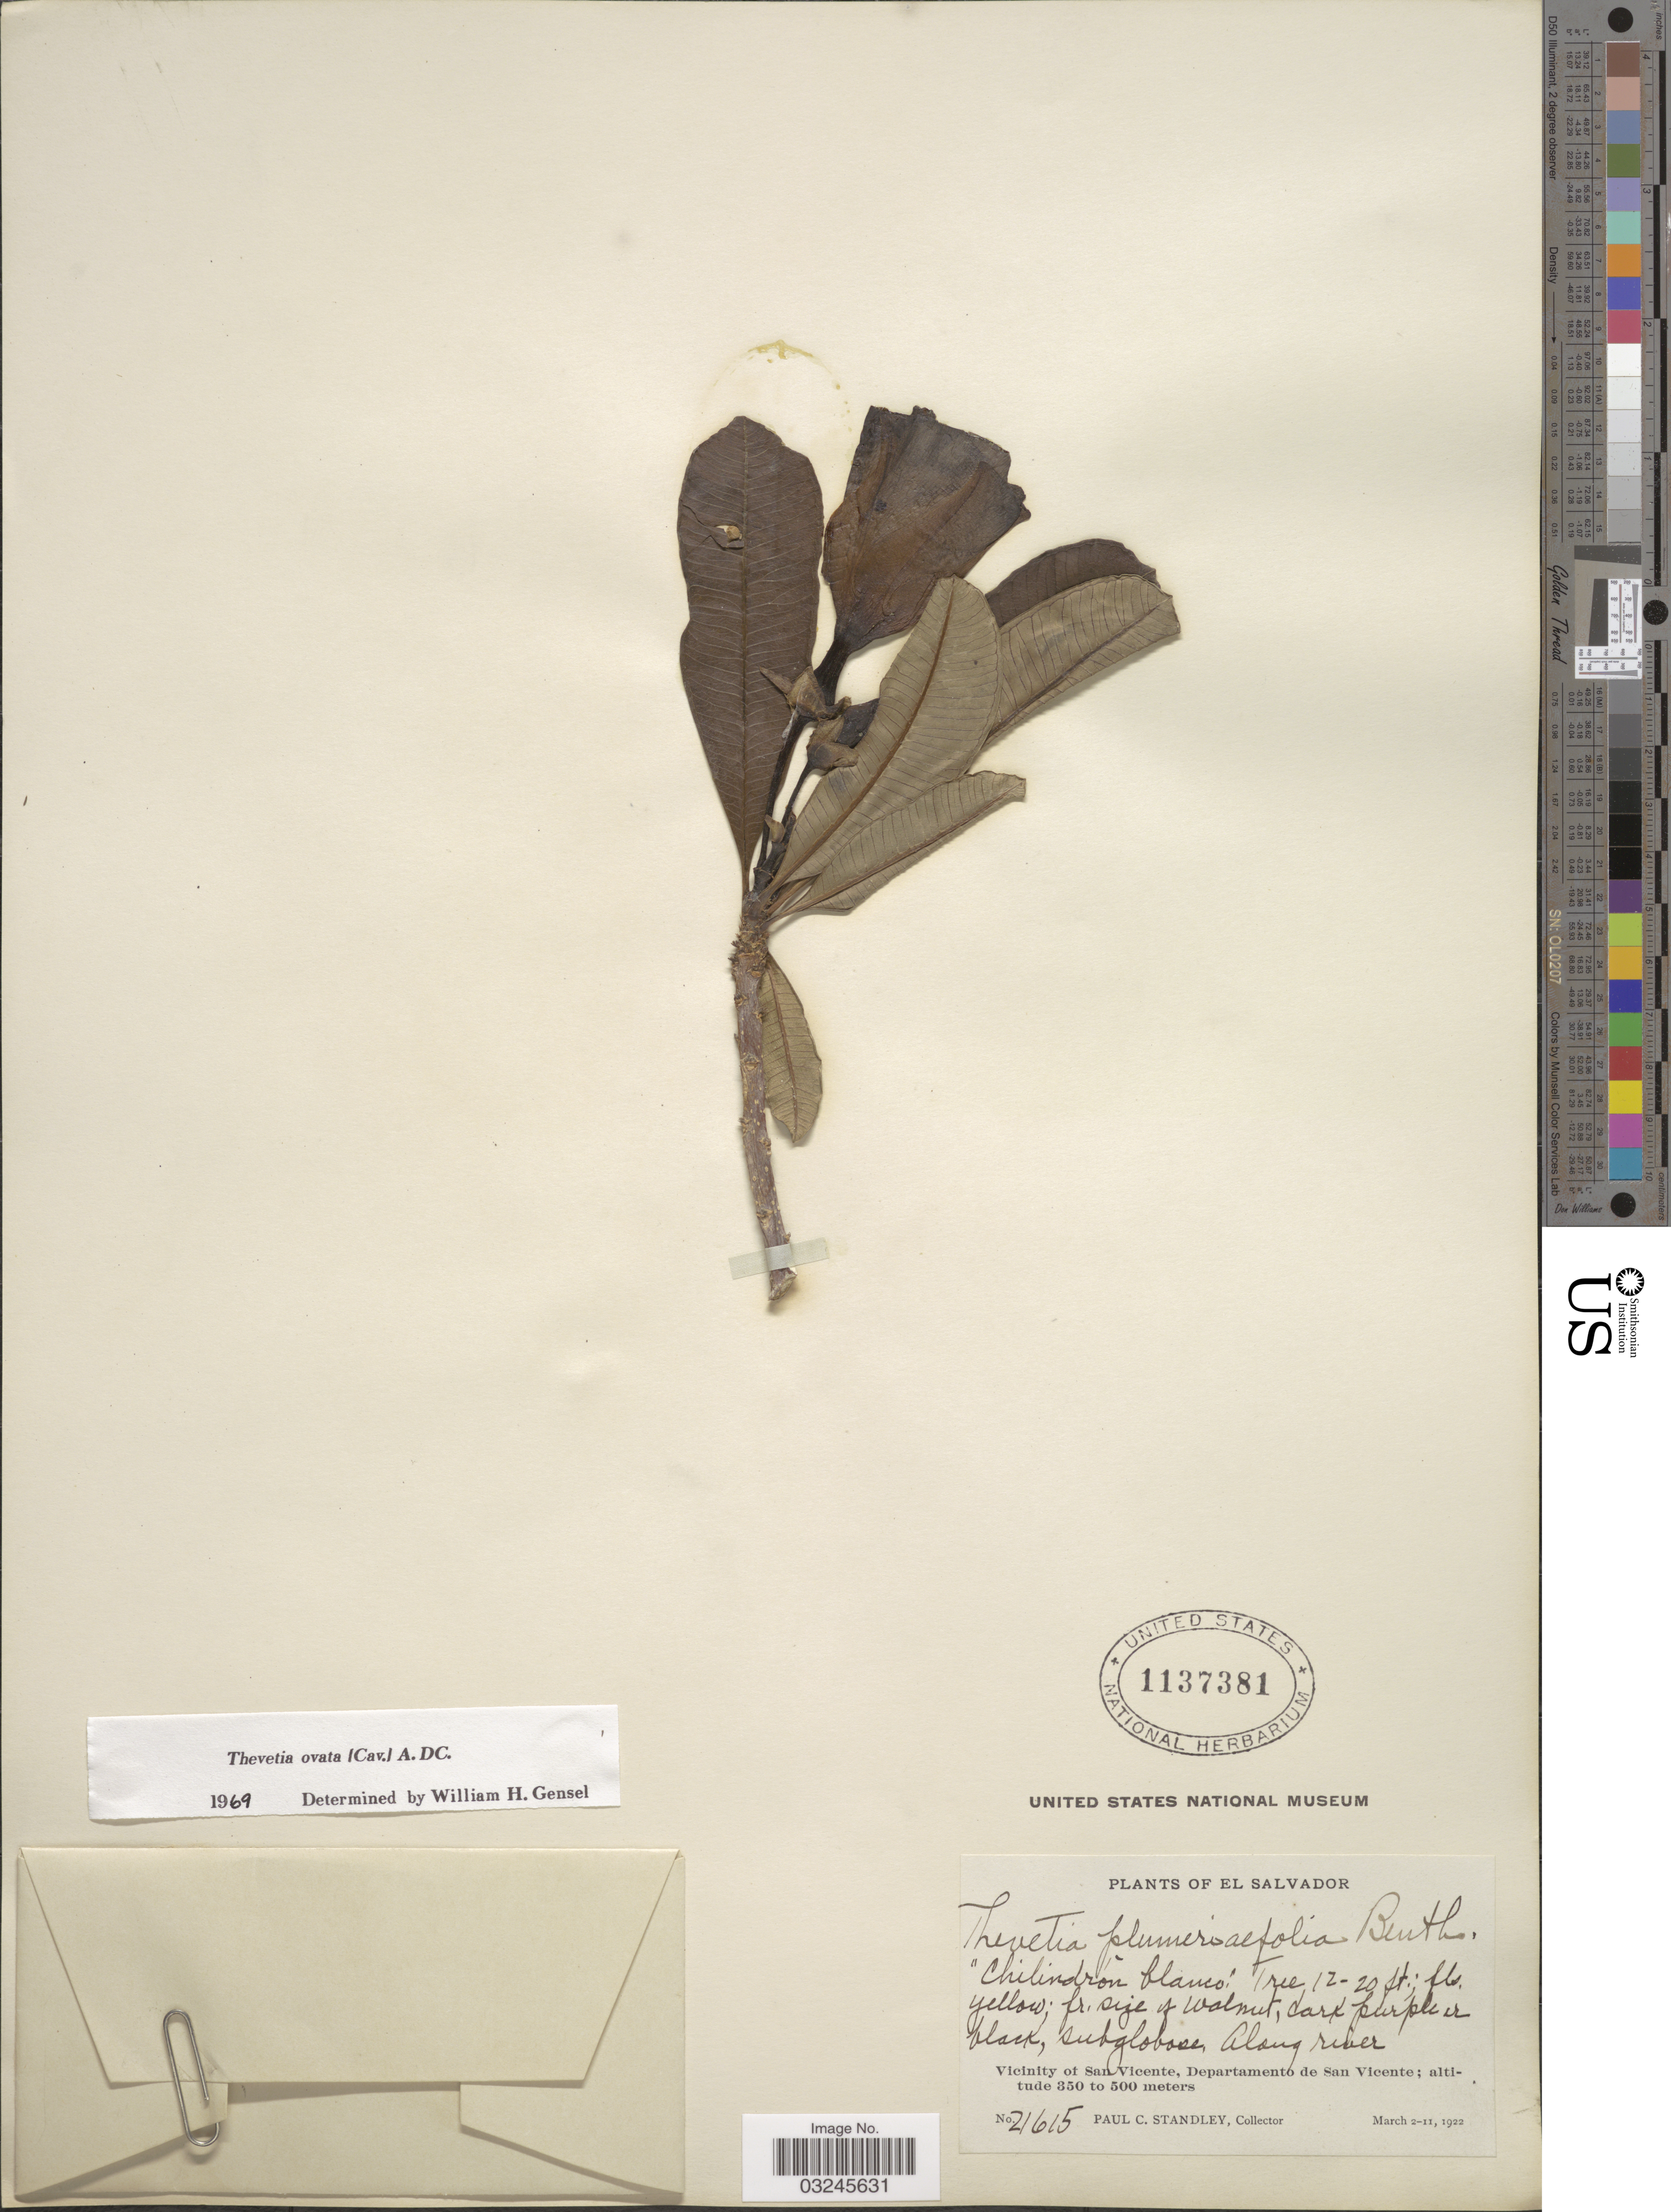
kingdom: Plantae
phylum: Tracheophyta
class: Magnoliopsida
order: Gentianales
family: Apocynaceae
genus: Thevetia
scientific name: Thevetia ovata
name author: (Cav.) A. DC.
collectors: P. C. Standley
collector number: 21615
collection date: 1922-03-02/1922-03-11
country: El Salvador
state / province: San Vincente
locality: Vicinity of San Vicente, Departamento de San Vicente.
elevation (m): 350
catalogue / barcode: US 1137381